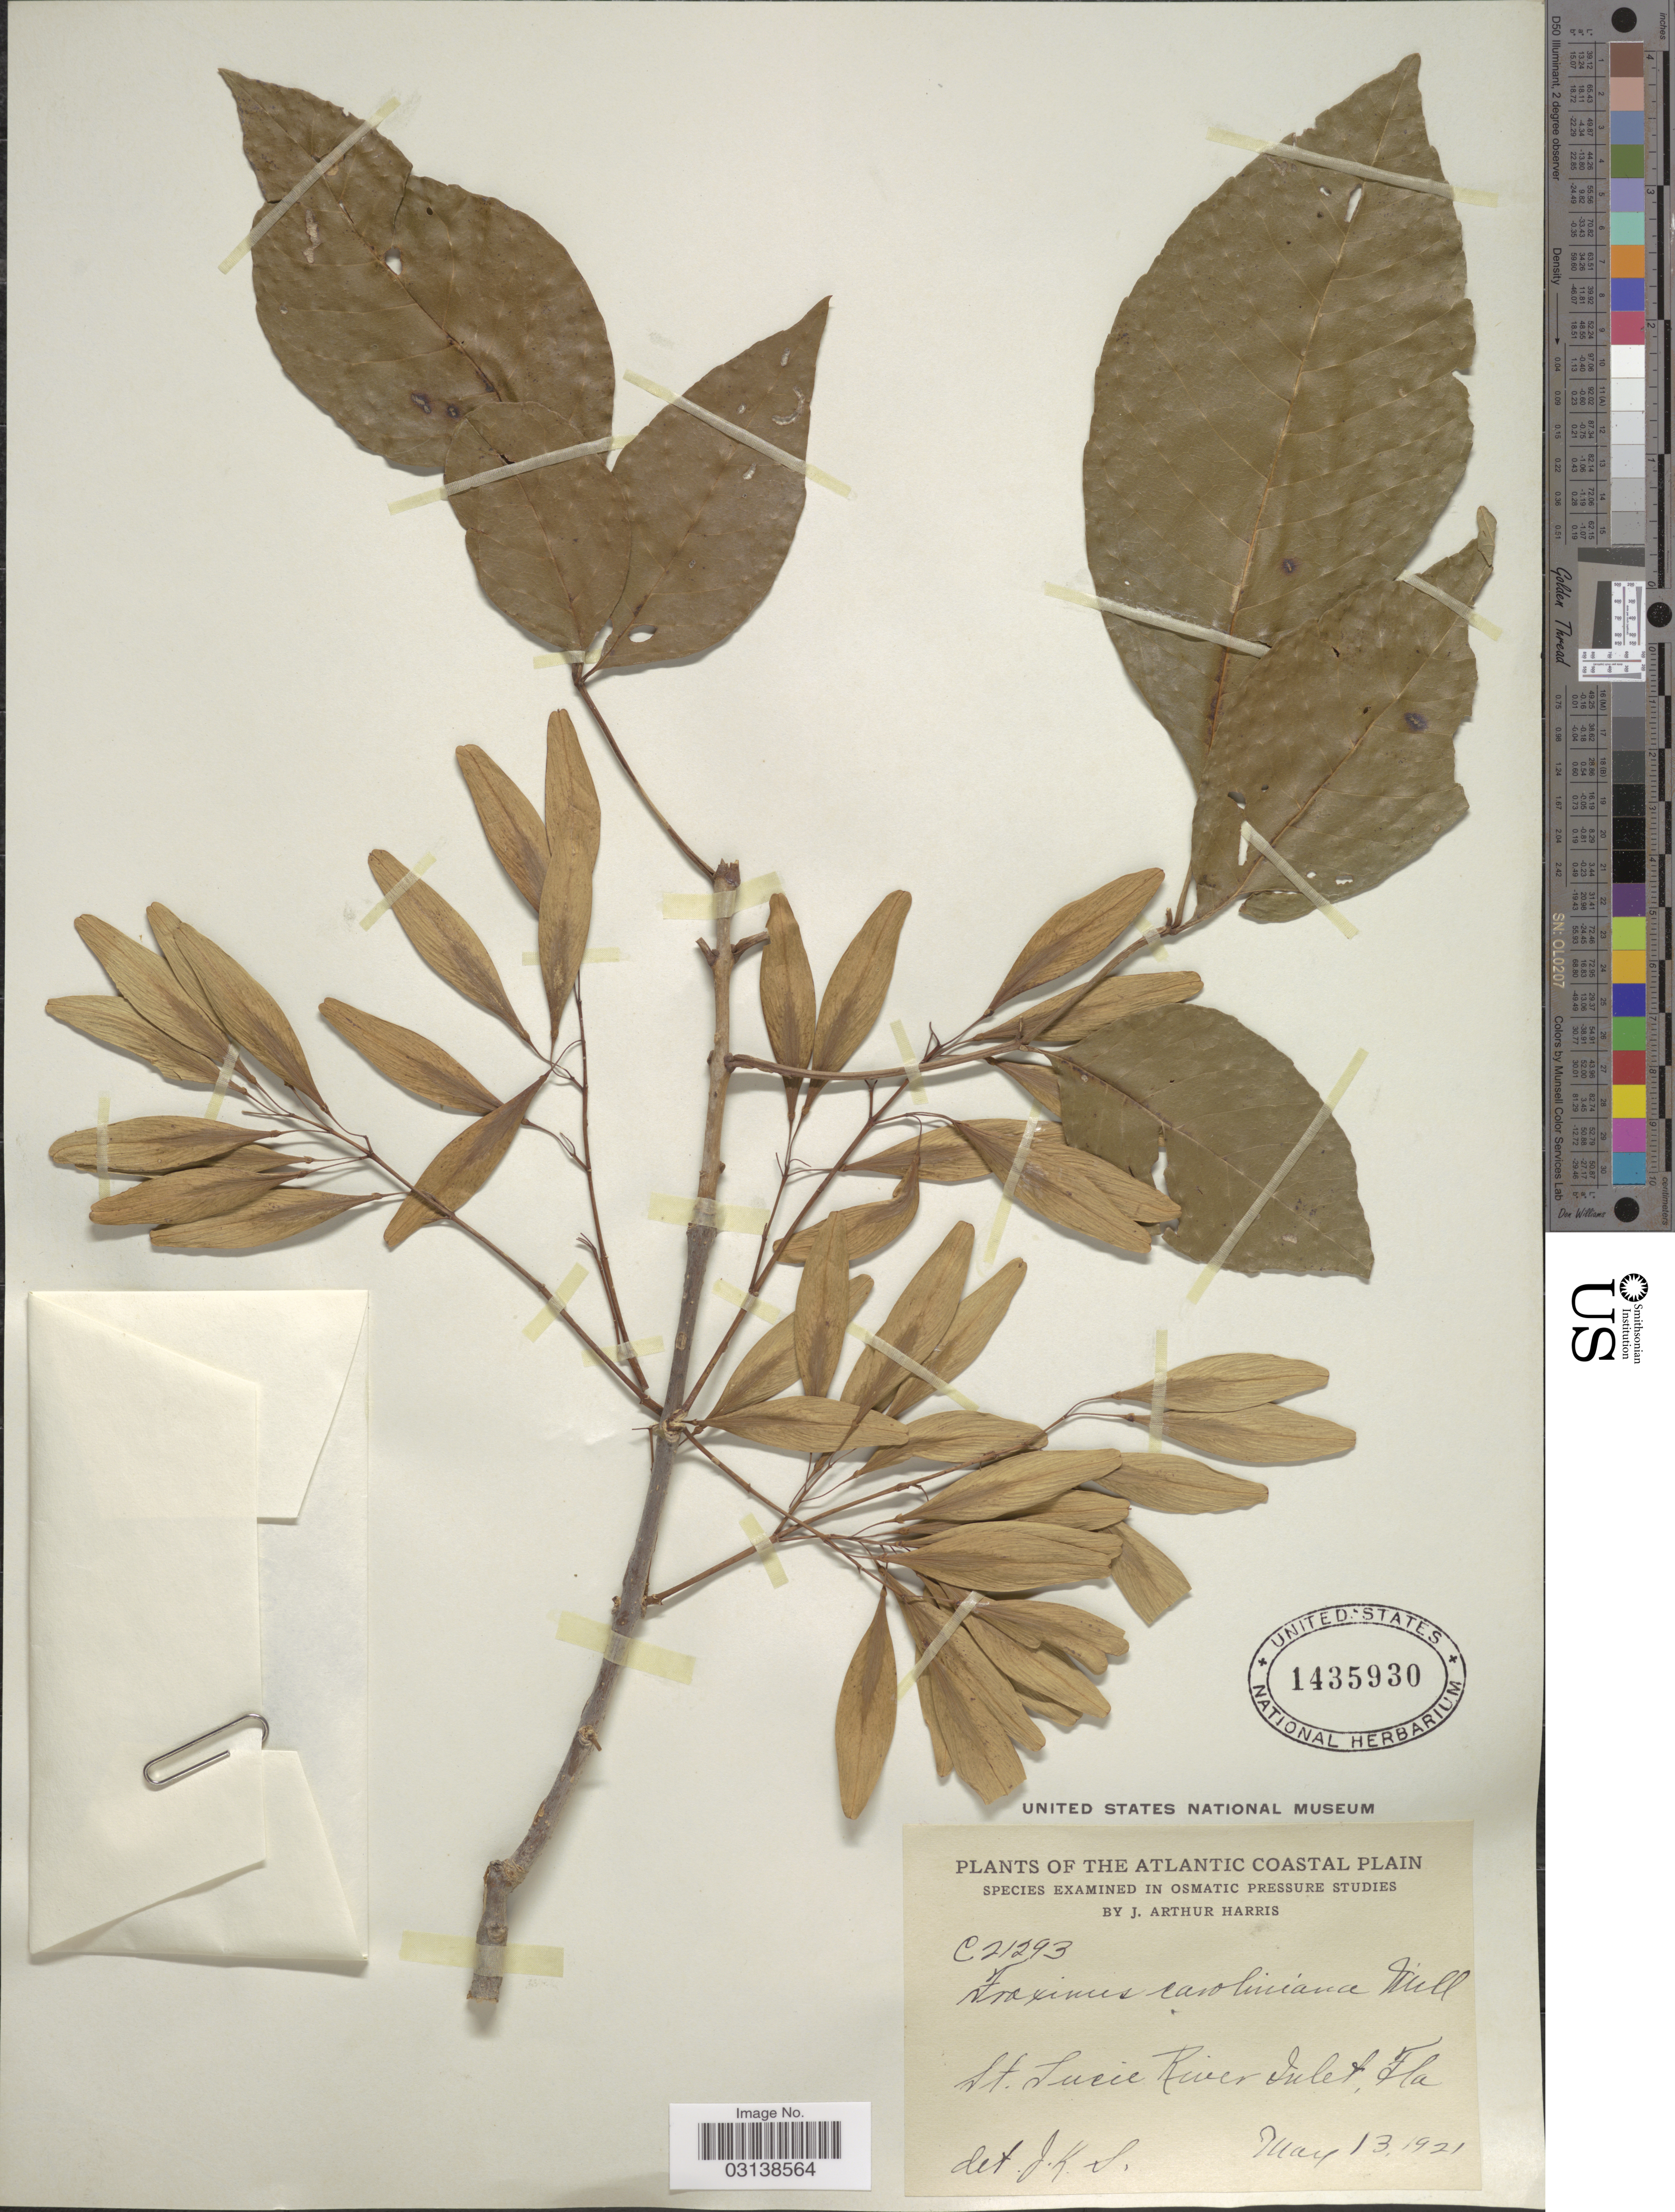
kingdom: Plantae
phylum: Tracheophyta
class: Magnoliopsida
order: Lamiales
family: Oleaceae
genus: Fraxinus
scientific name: Fraxinus caroliniana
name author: Mill.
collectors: J. A. Harris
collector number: C21293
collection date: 1921-05-13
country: United States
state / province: Florida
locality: The Atlantic Coastal Plain, St. Lucie River Inlet.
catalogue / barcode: US 1435930